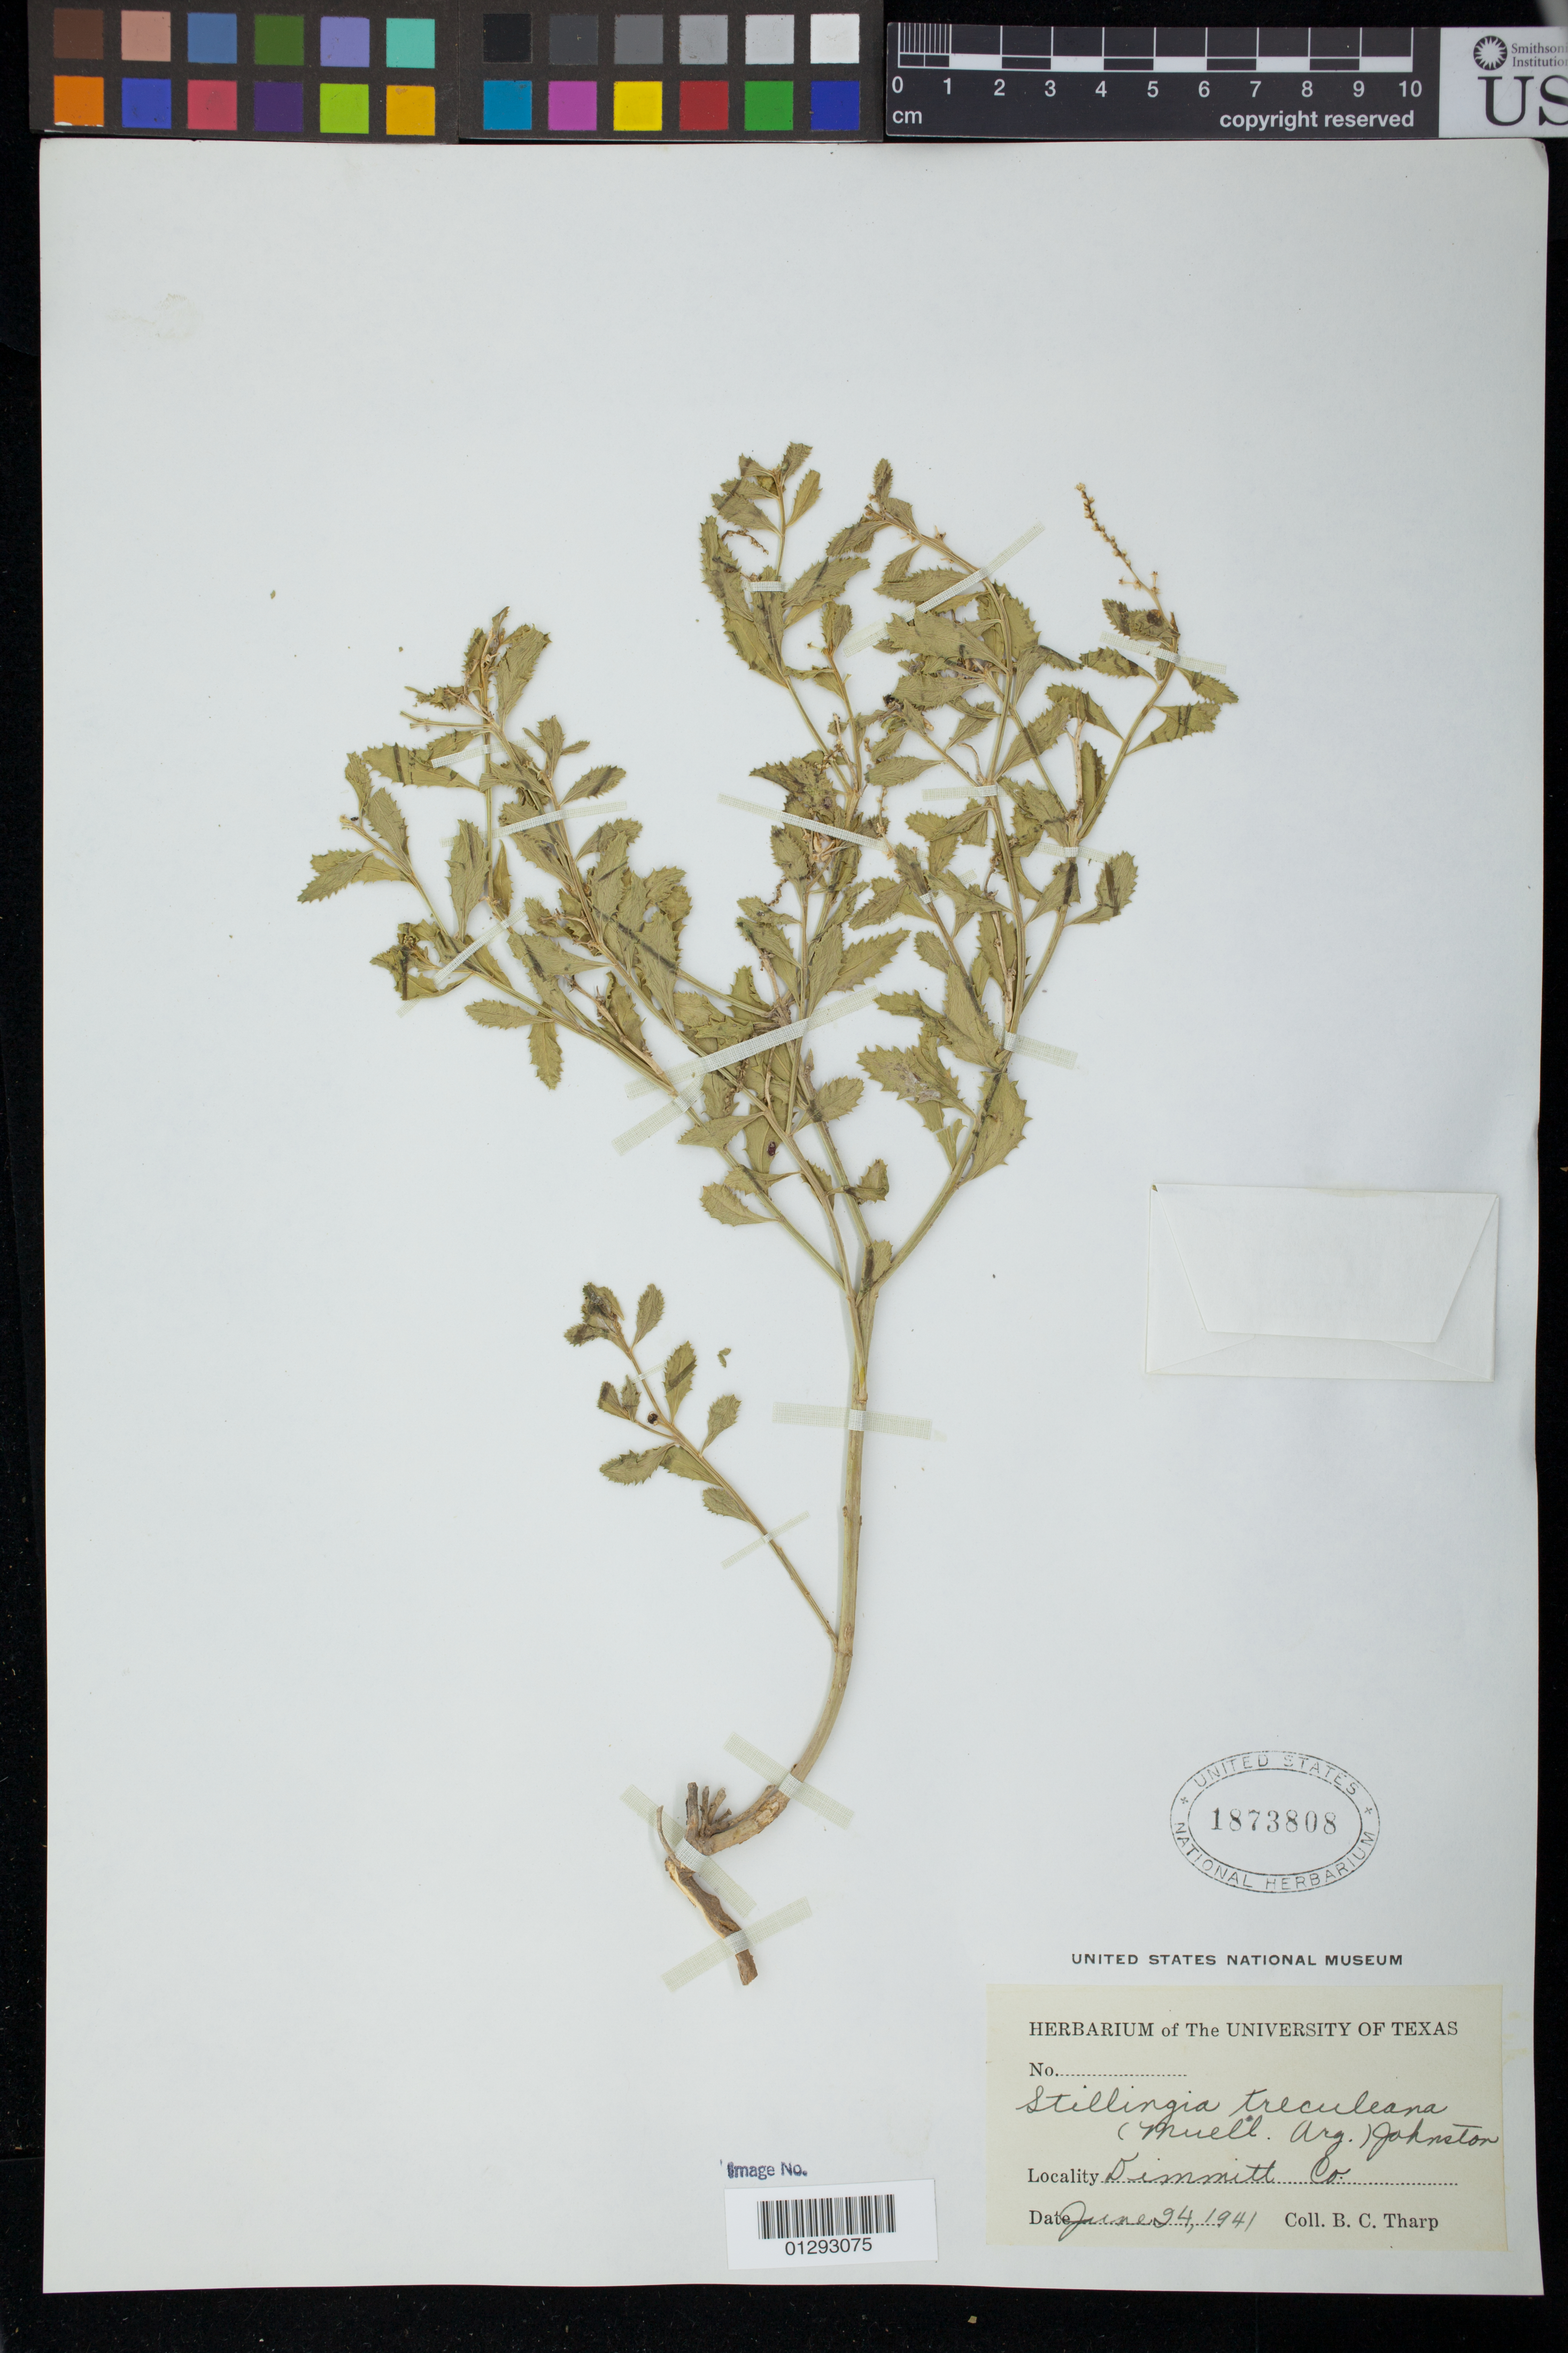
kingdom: Plantae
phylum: Tracheophyta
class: Magnoliopsida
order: Malpighiales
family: Euphorbiaceae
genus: Stillingia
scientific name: Stillingia treculiana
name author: (Müll. Arg.) I.M. Johnst.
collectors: B. Tharp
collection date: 1941-06-24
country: United States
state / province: Texas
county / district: Dimmit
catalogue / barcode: US 1873808